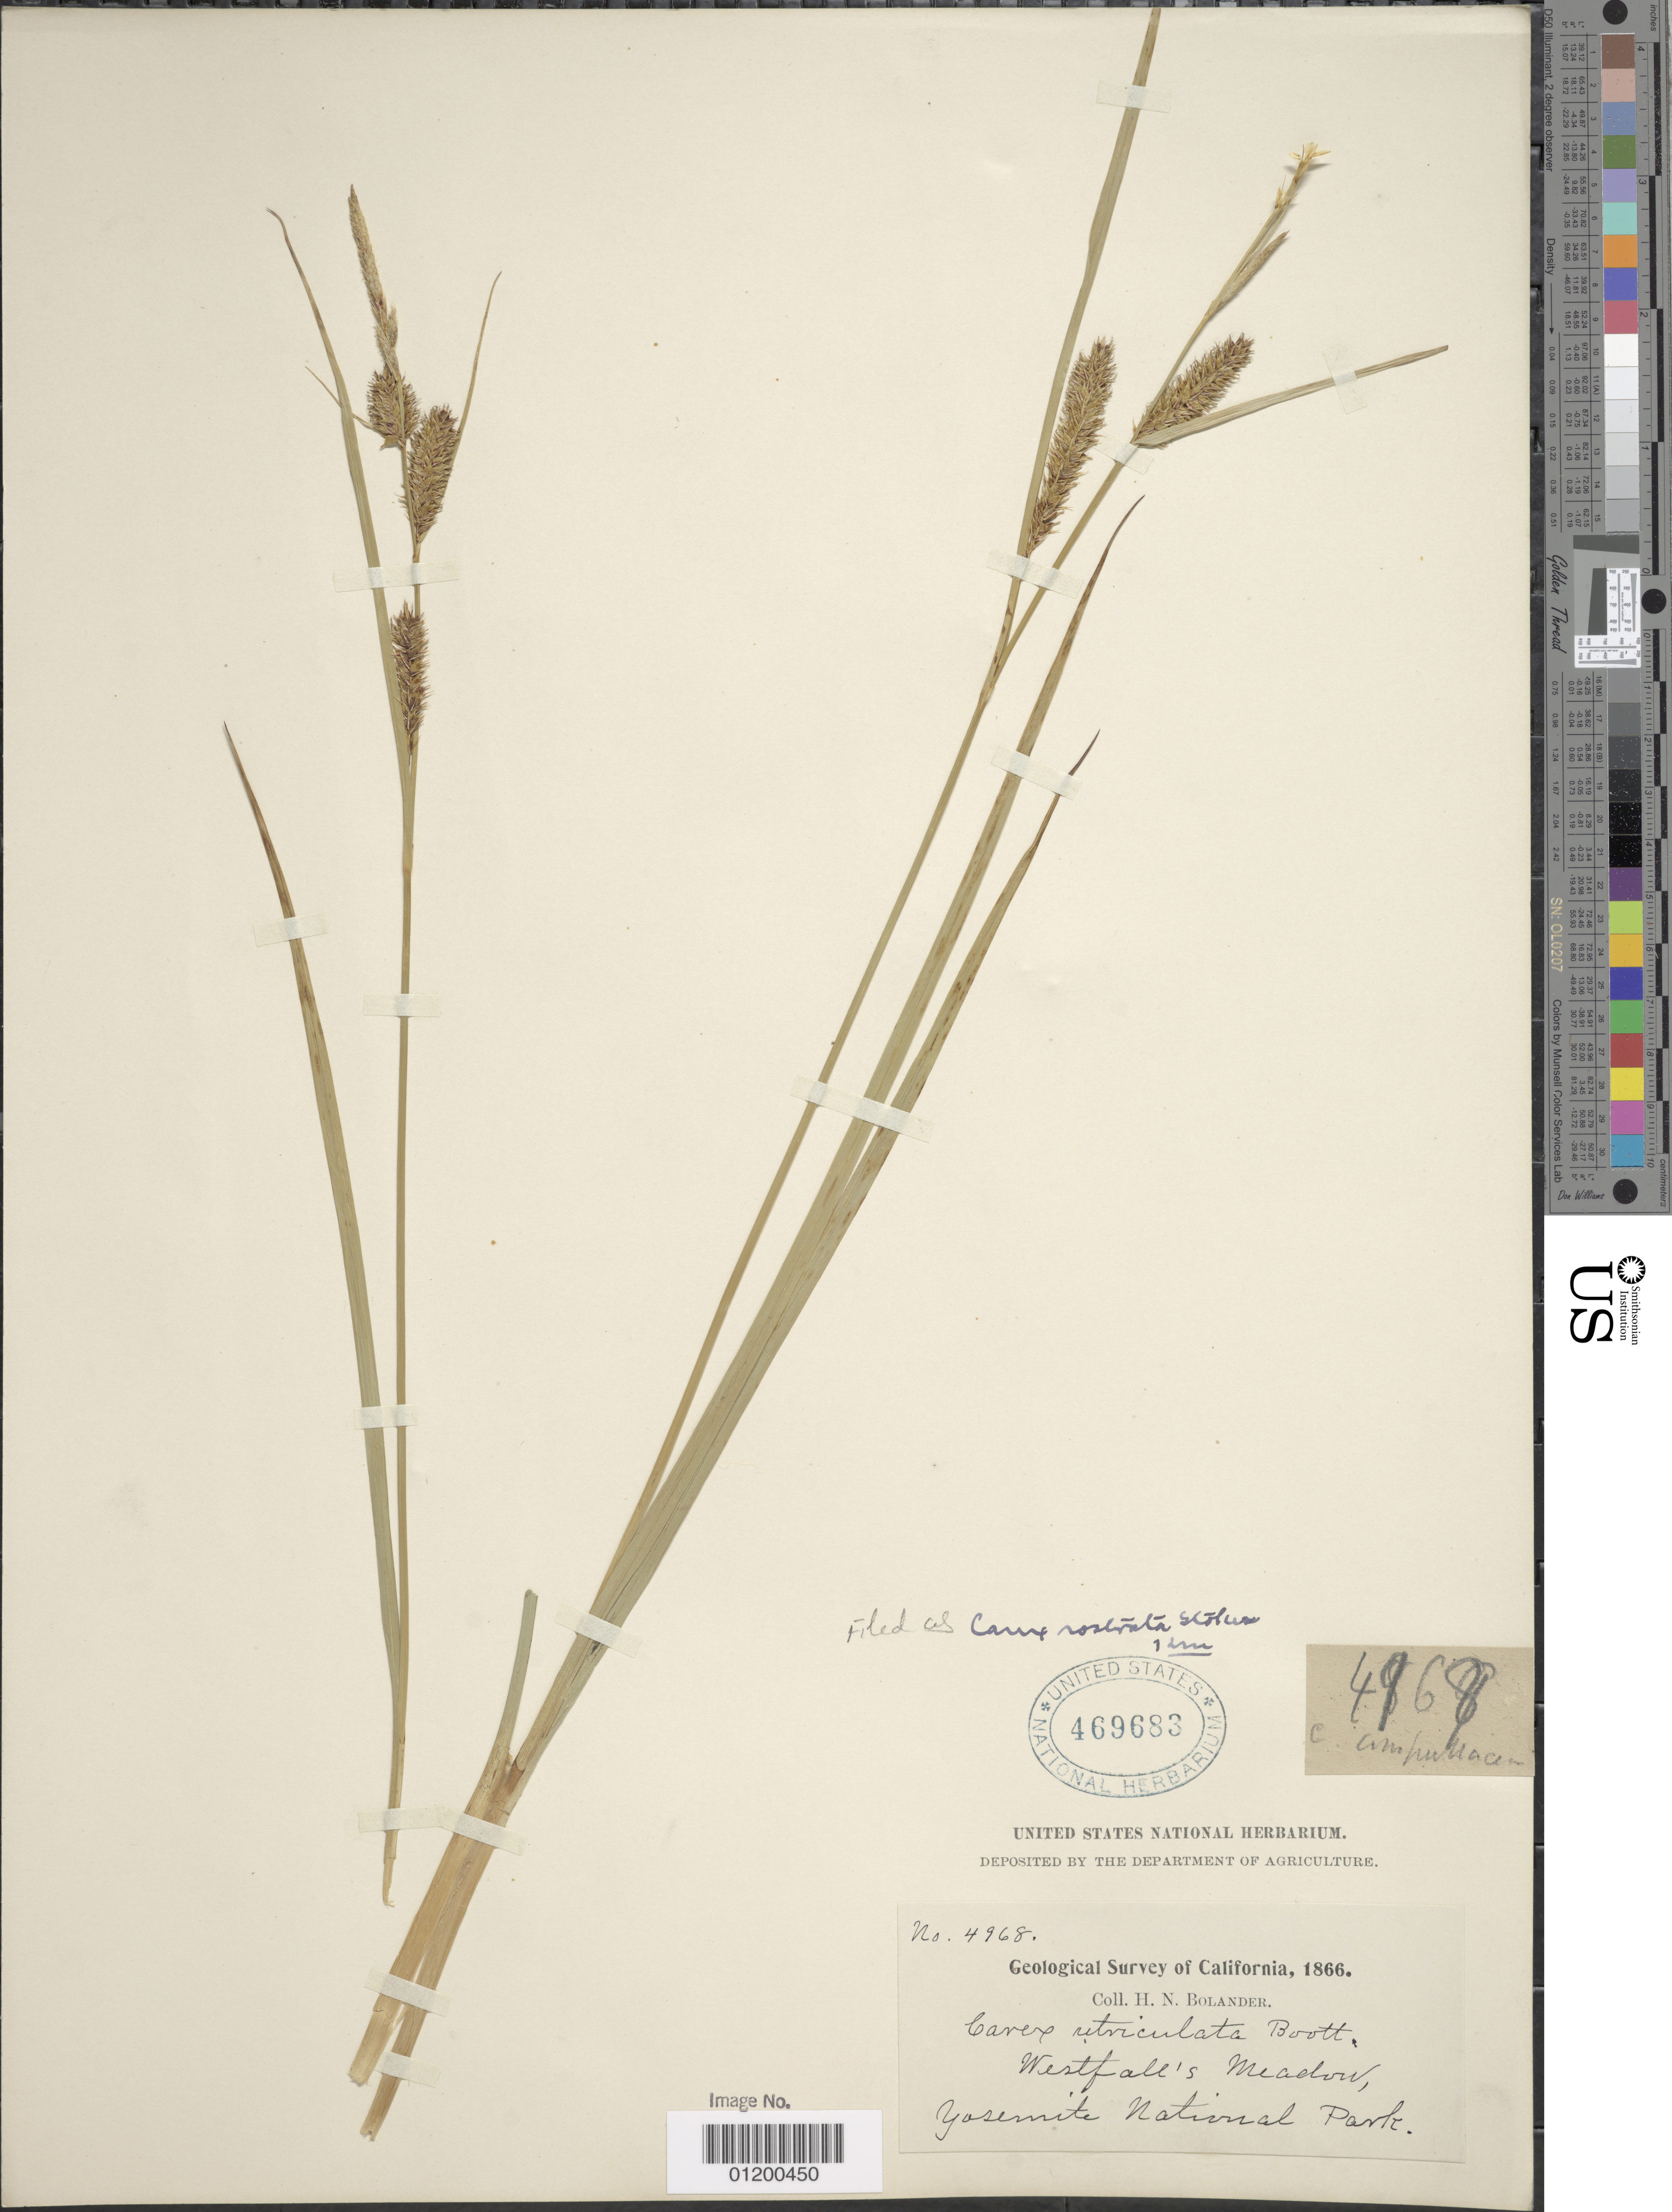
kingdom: Plantae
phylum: Tracheophyta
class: Liliopsida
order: Poales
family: Cyperaceae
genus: Carex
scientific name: Carex rostrata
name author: Stokes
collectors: H. Bolander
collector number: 4968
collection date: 1866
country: United States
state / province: California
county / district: Mariposa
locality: Westfall's Meadow, Yosemite National Park.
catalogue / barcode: US 469683